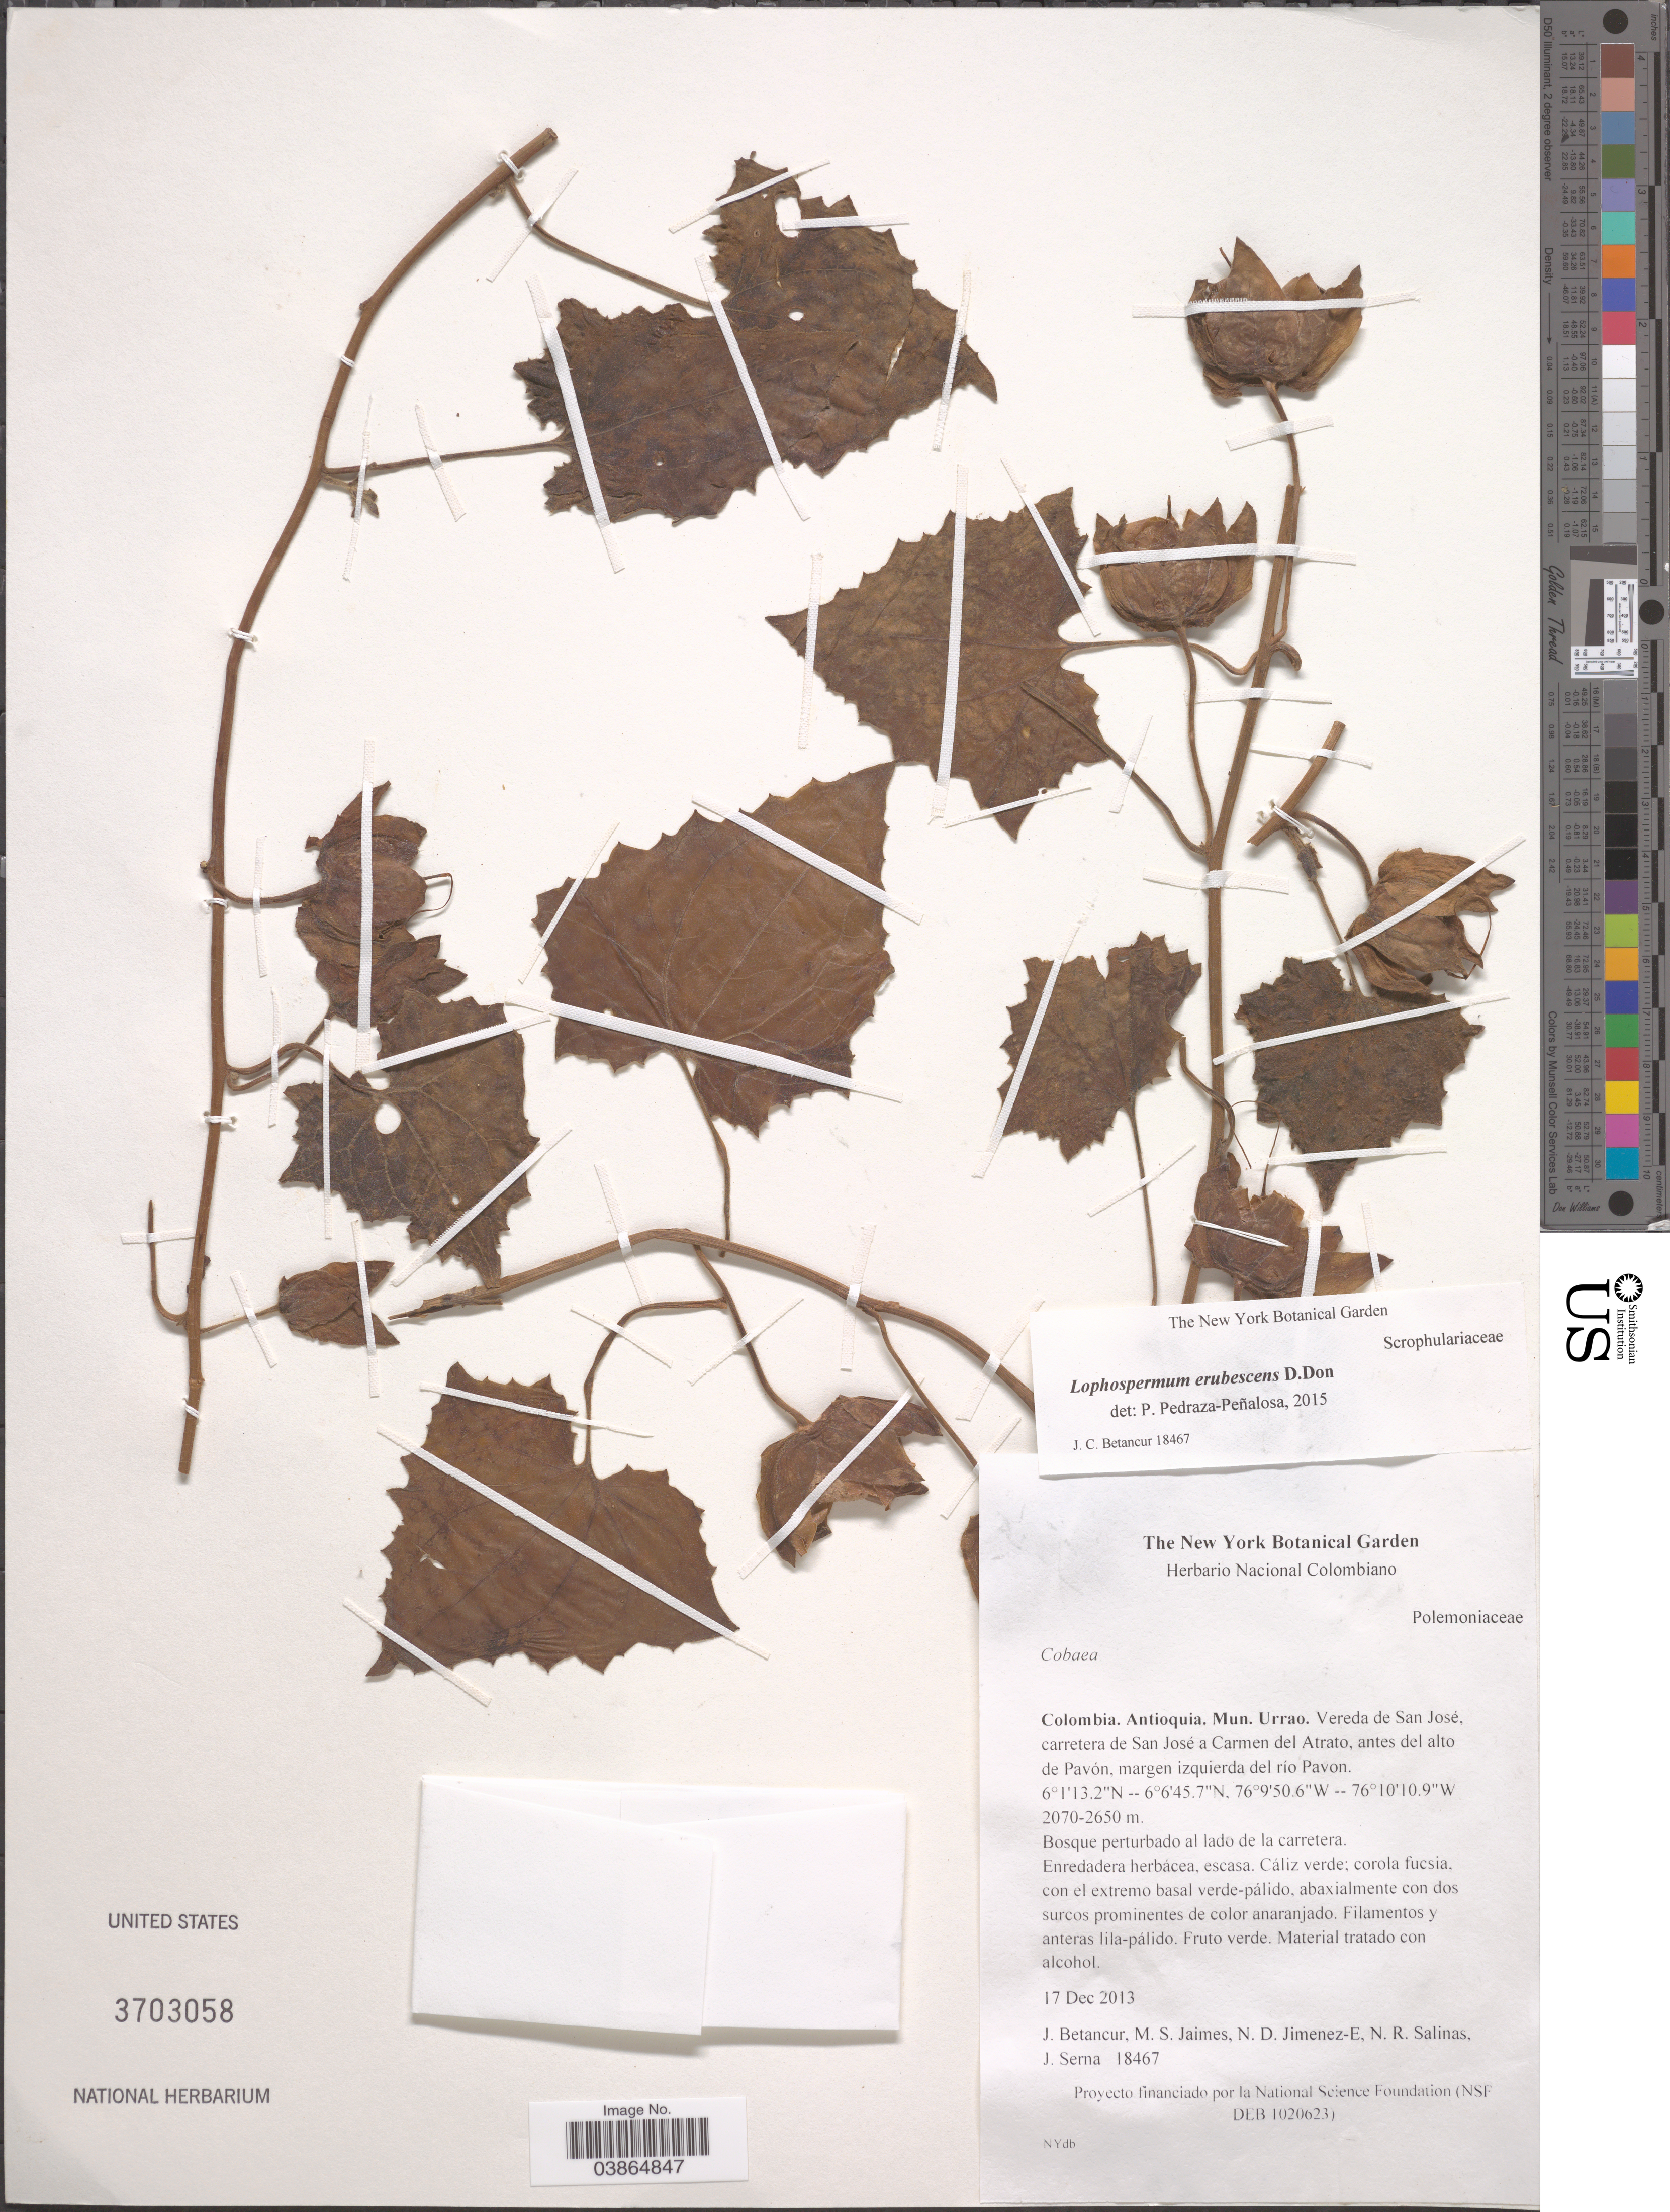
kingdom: Plantae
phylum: Tracheophyta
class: Magnoliopsida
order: Lamiales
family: Plantaginaceae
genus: Lophospermum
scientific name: Lophospermum erubescens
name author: D. Don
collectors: J. Betancur, M. Jaimes, N. Jimenez-E., Salinas, R. & J. Serna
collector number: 18467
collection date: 2013-12-17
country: Colombia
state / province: Antioquia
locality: Mun. Urrao. Vereda de San José, carretera de San José a Carmen del Atrato, antes del alto de Pavón, margen izquierda del río Pavon.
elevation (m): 2070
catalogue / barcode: US 3703058